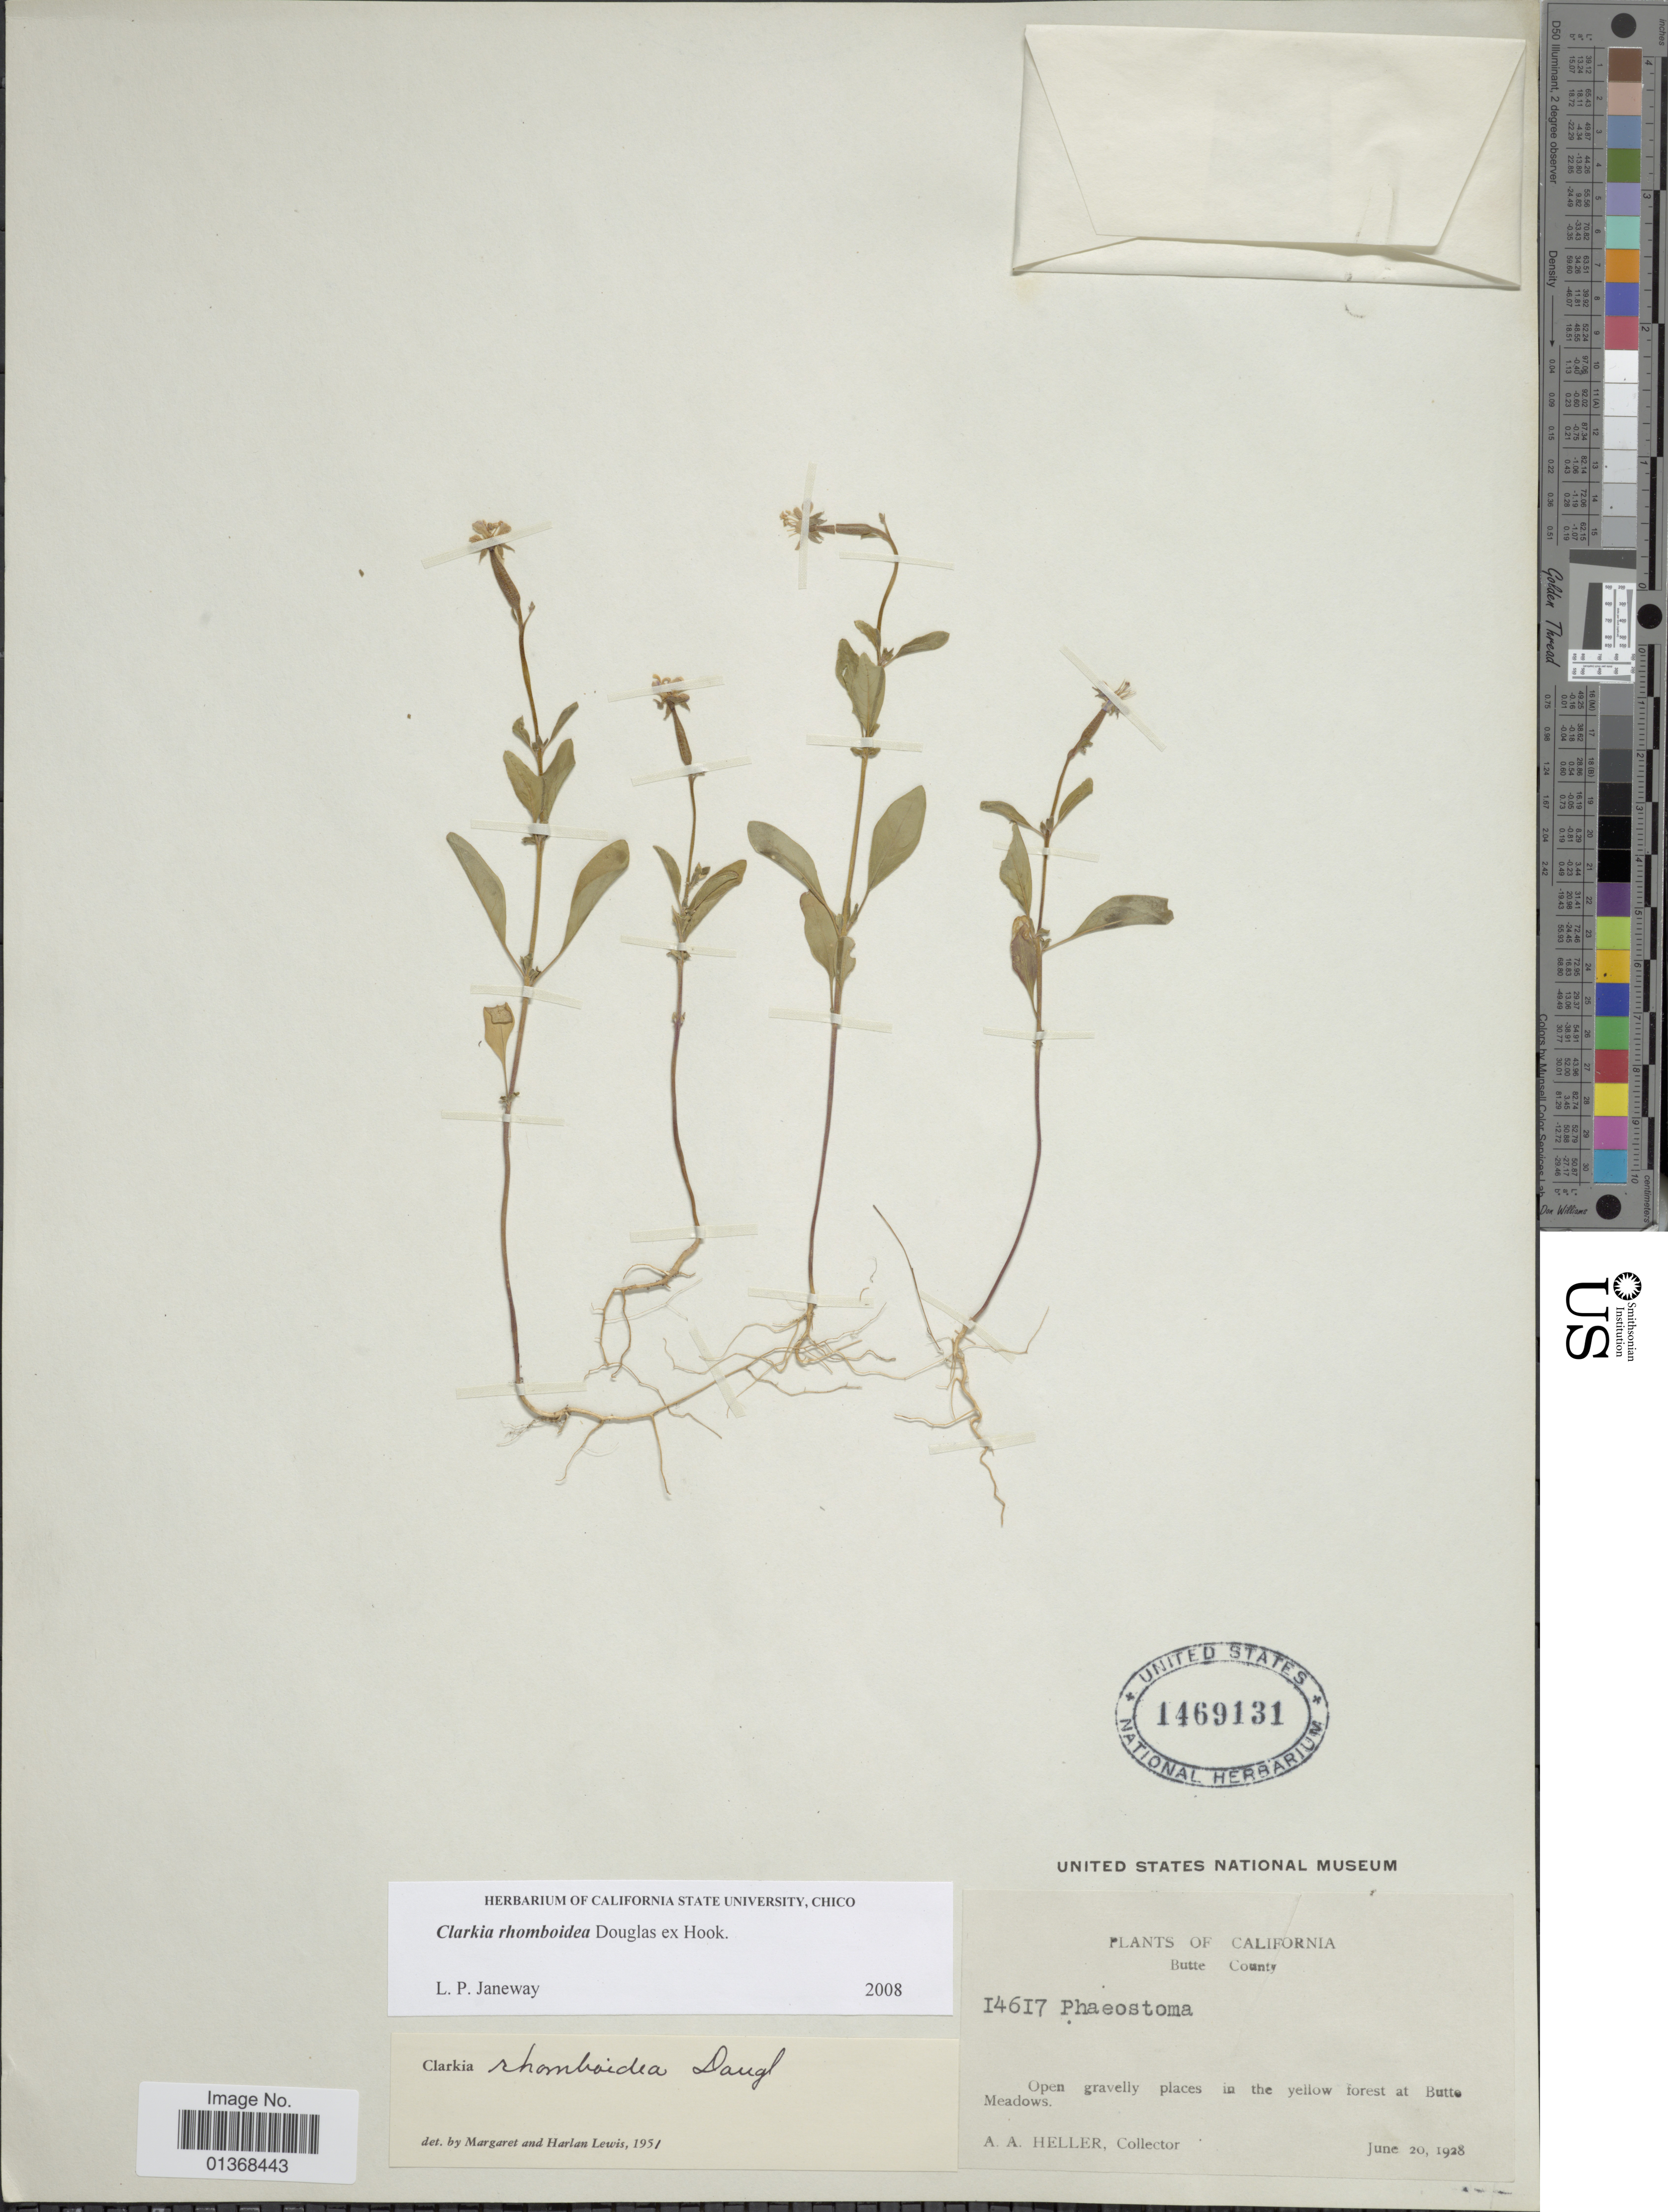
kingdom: Plantae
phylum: Tracheophyta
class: Magnoliopsida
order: Myrtales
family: Onagraceae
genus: Clarkia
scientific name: Clarkia rhomboidea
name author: Douglas ex Hook.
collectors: A. A. Heller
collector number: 14617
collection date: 1928-06-20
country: United States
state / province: California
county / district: Butte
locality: Butte County, Open gravelly places in the yellow forest at Butte Meadows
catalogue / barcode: US 1469131